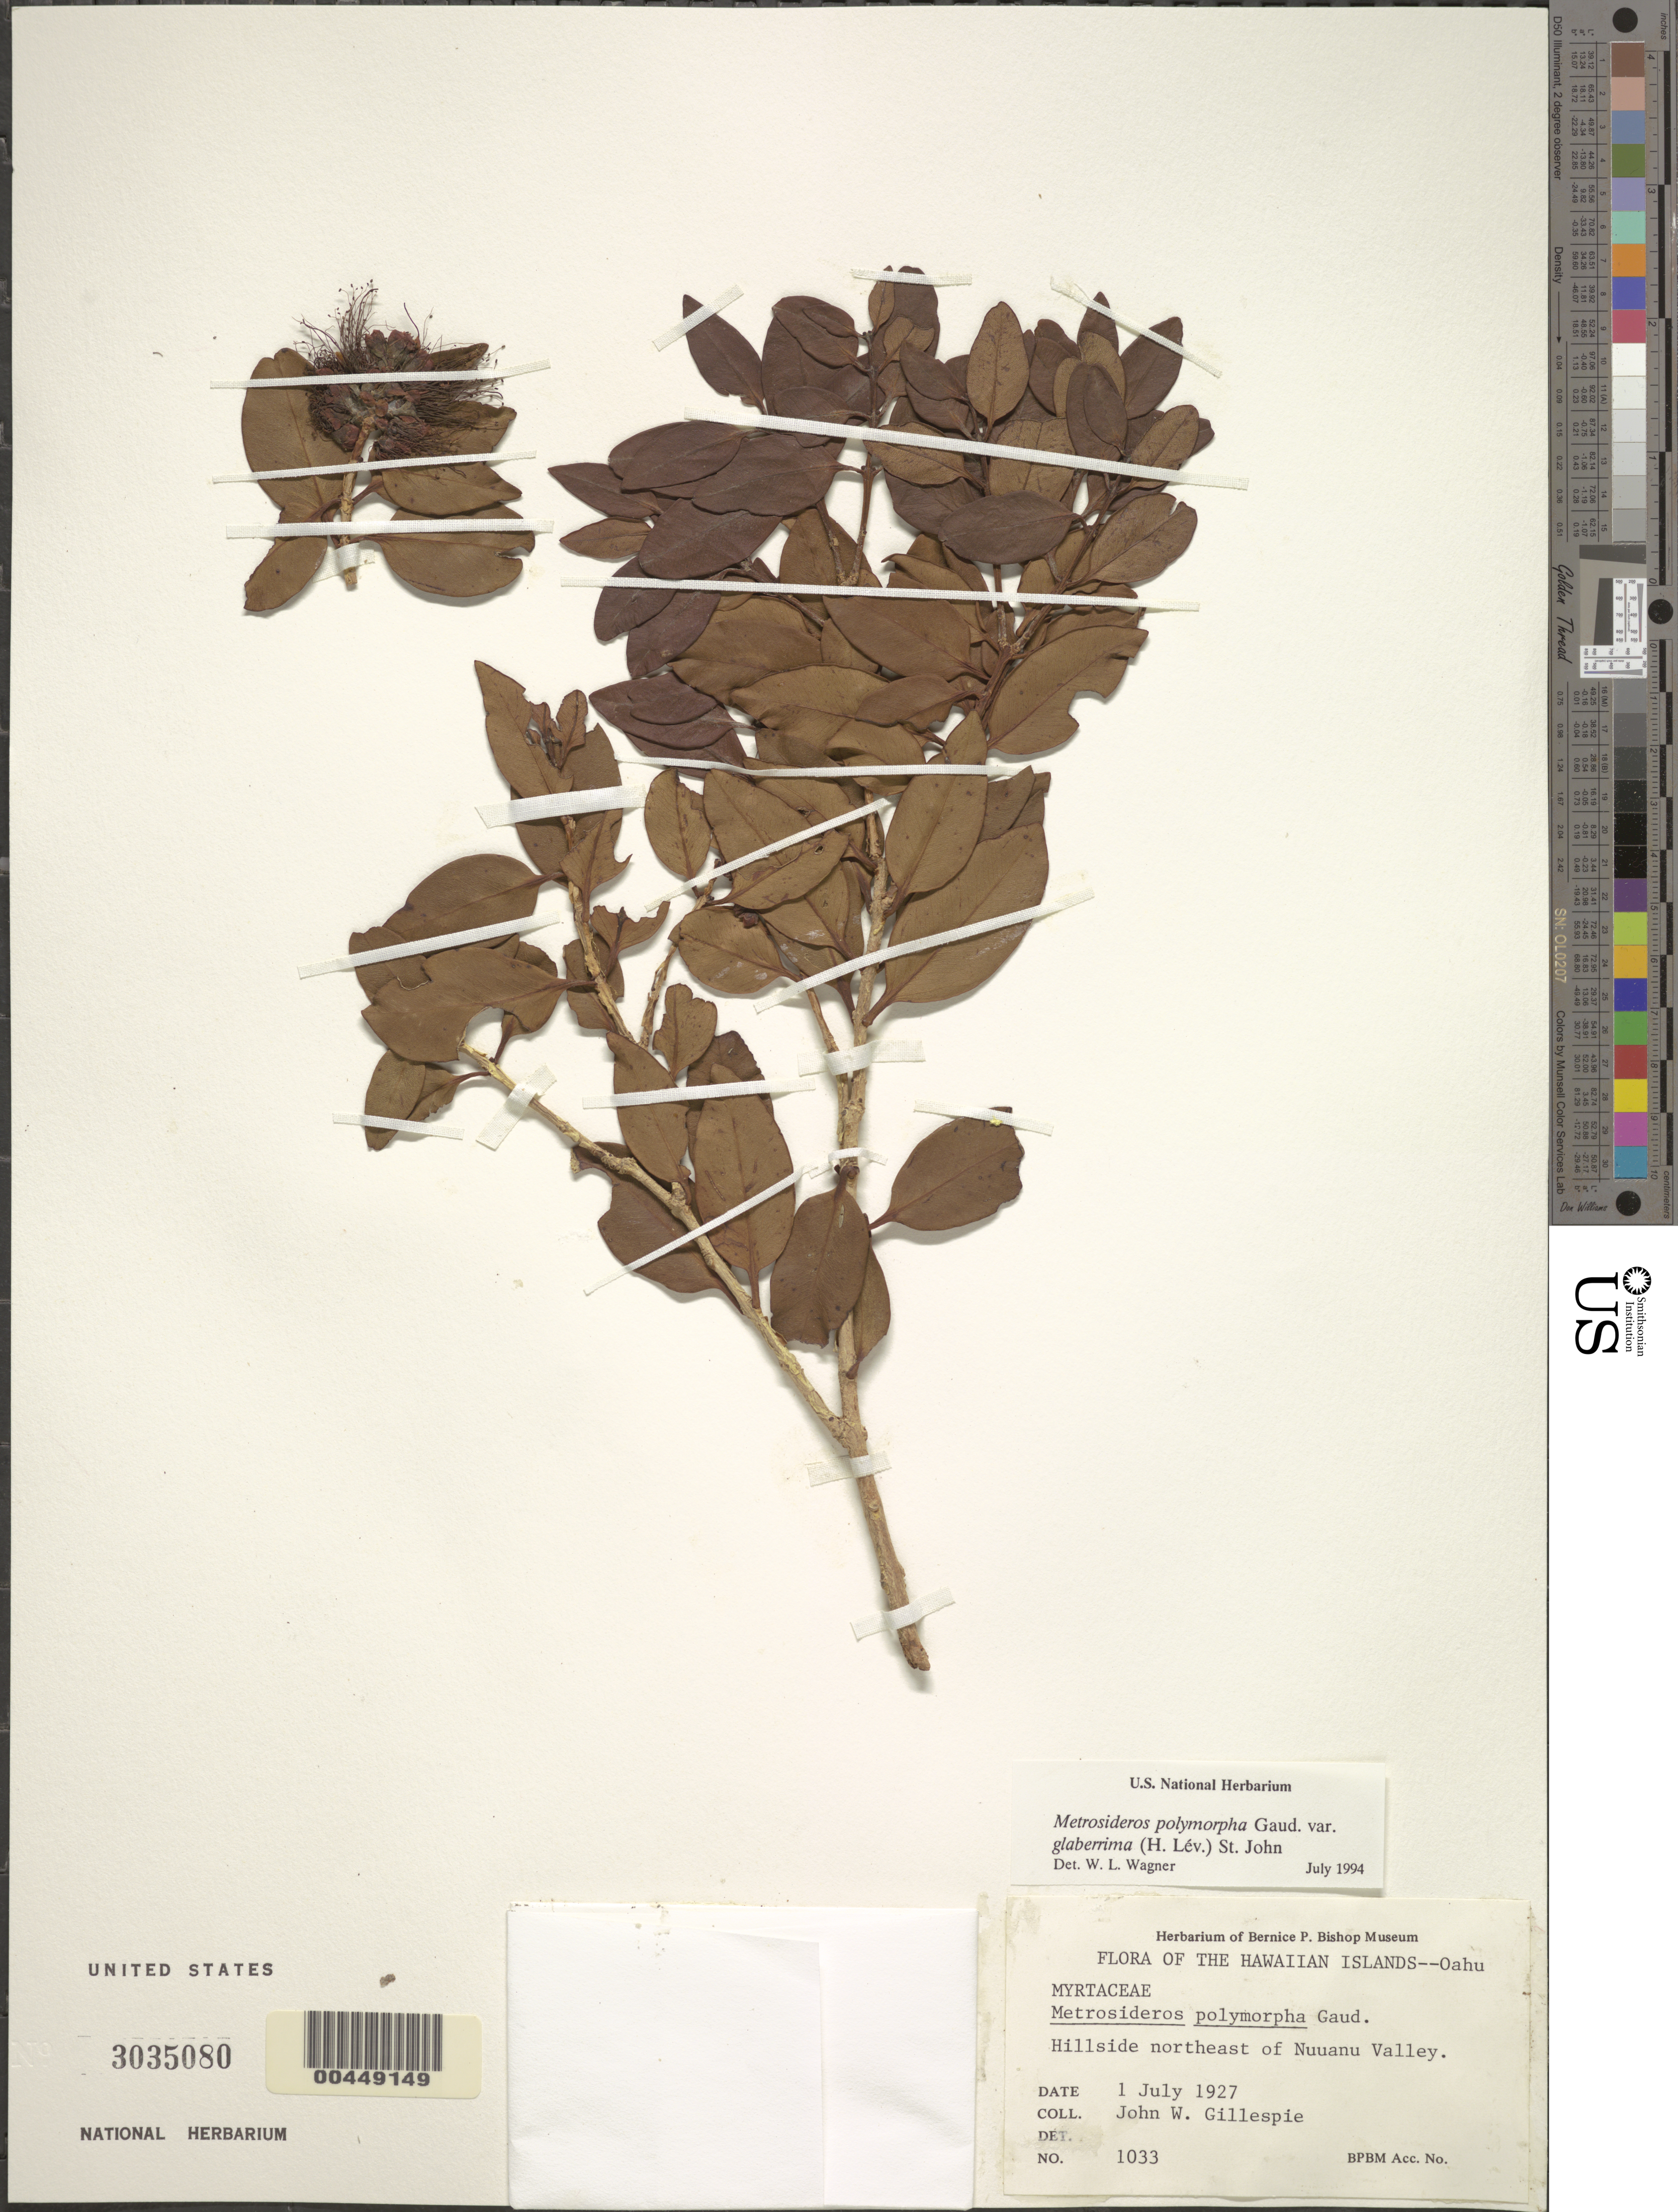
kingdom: Plantae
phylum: Tracheophyta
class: Magnoliopsida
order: Myrtales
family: Myrtaceae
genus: Metrosideros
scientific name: Metrosideros polymorpha var. glaberrima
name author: (H. Lév.) H. St. John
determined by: Wagner, W. L., (BOT), Smithsonian Institution - National Museum of Natural History (UNITED STATES)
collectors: J. W. Gillespie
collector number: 1033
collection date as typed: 1 Jul 1927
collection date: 1927-07-01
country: United States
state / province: Hawaii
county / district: Honolulu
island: Oahu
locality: Hillside NE of Nuuanu Valley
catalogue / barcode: US 3035080